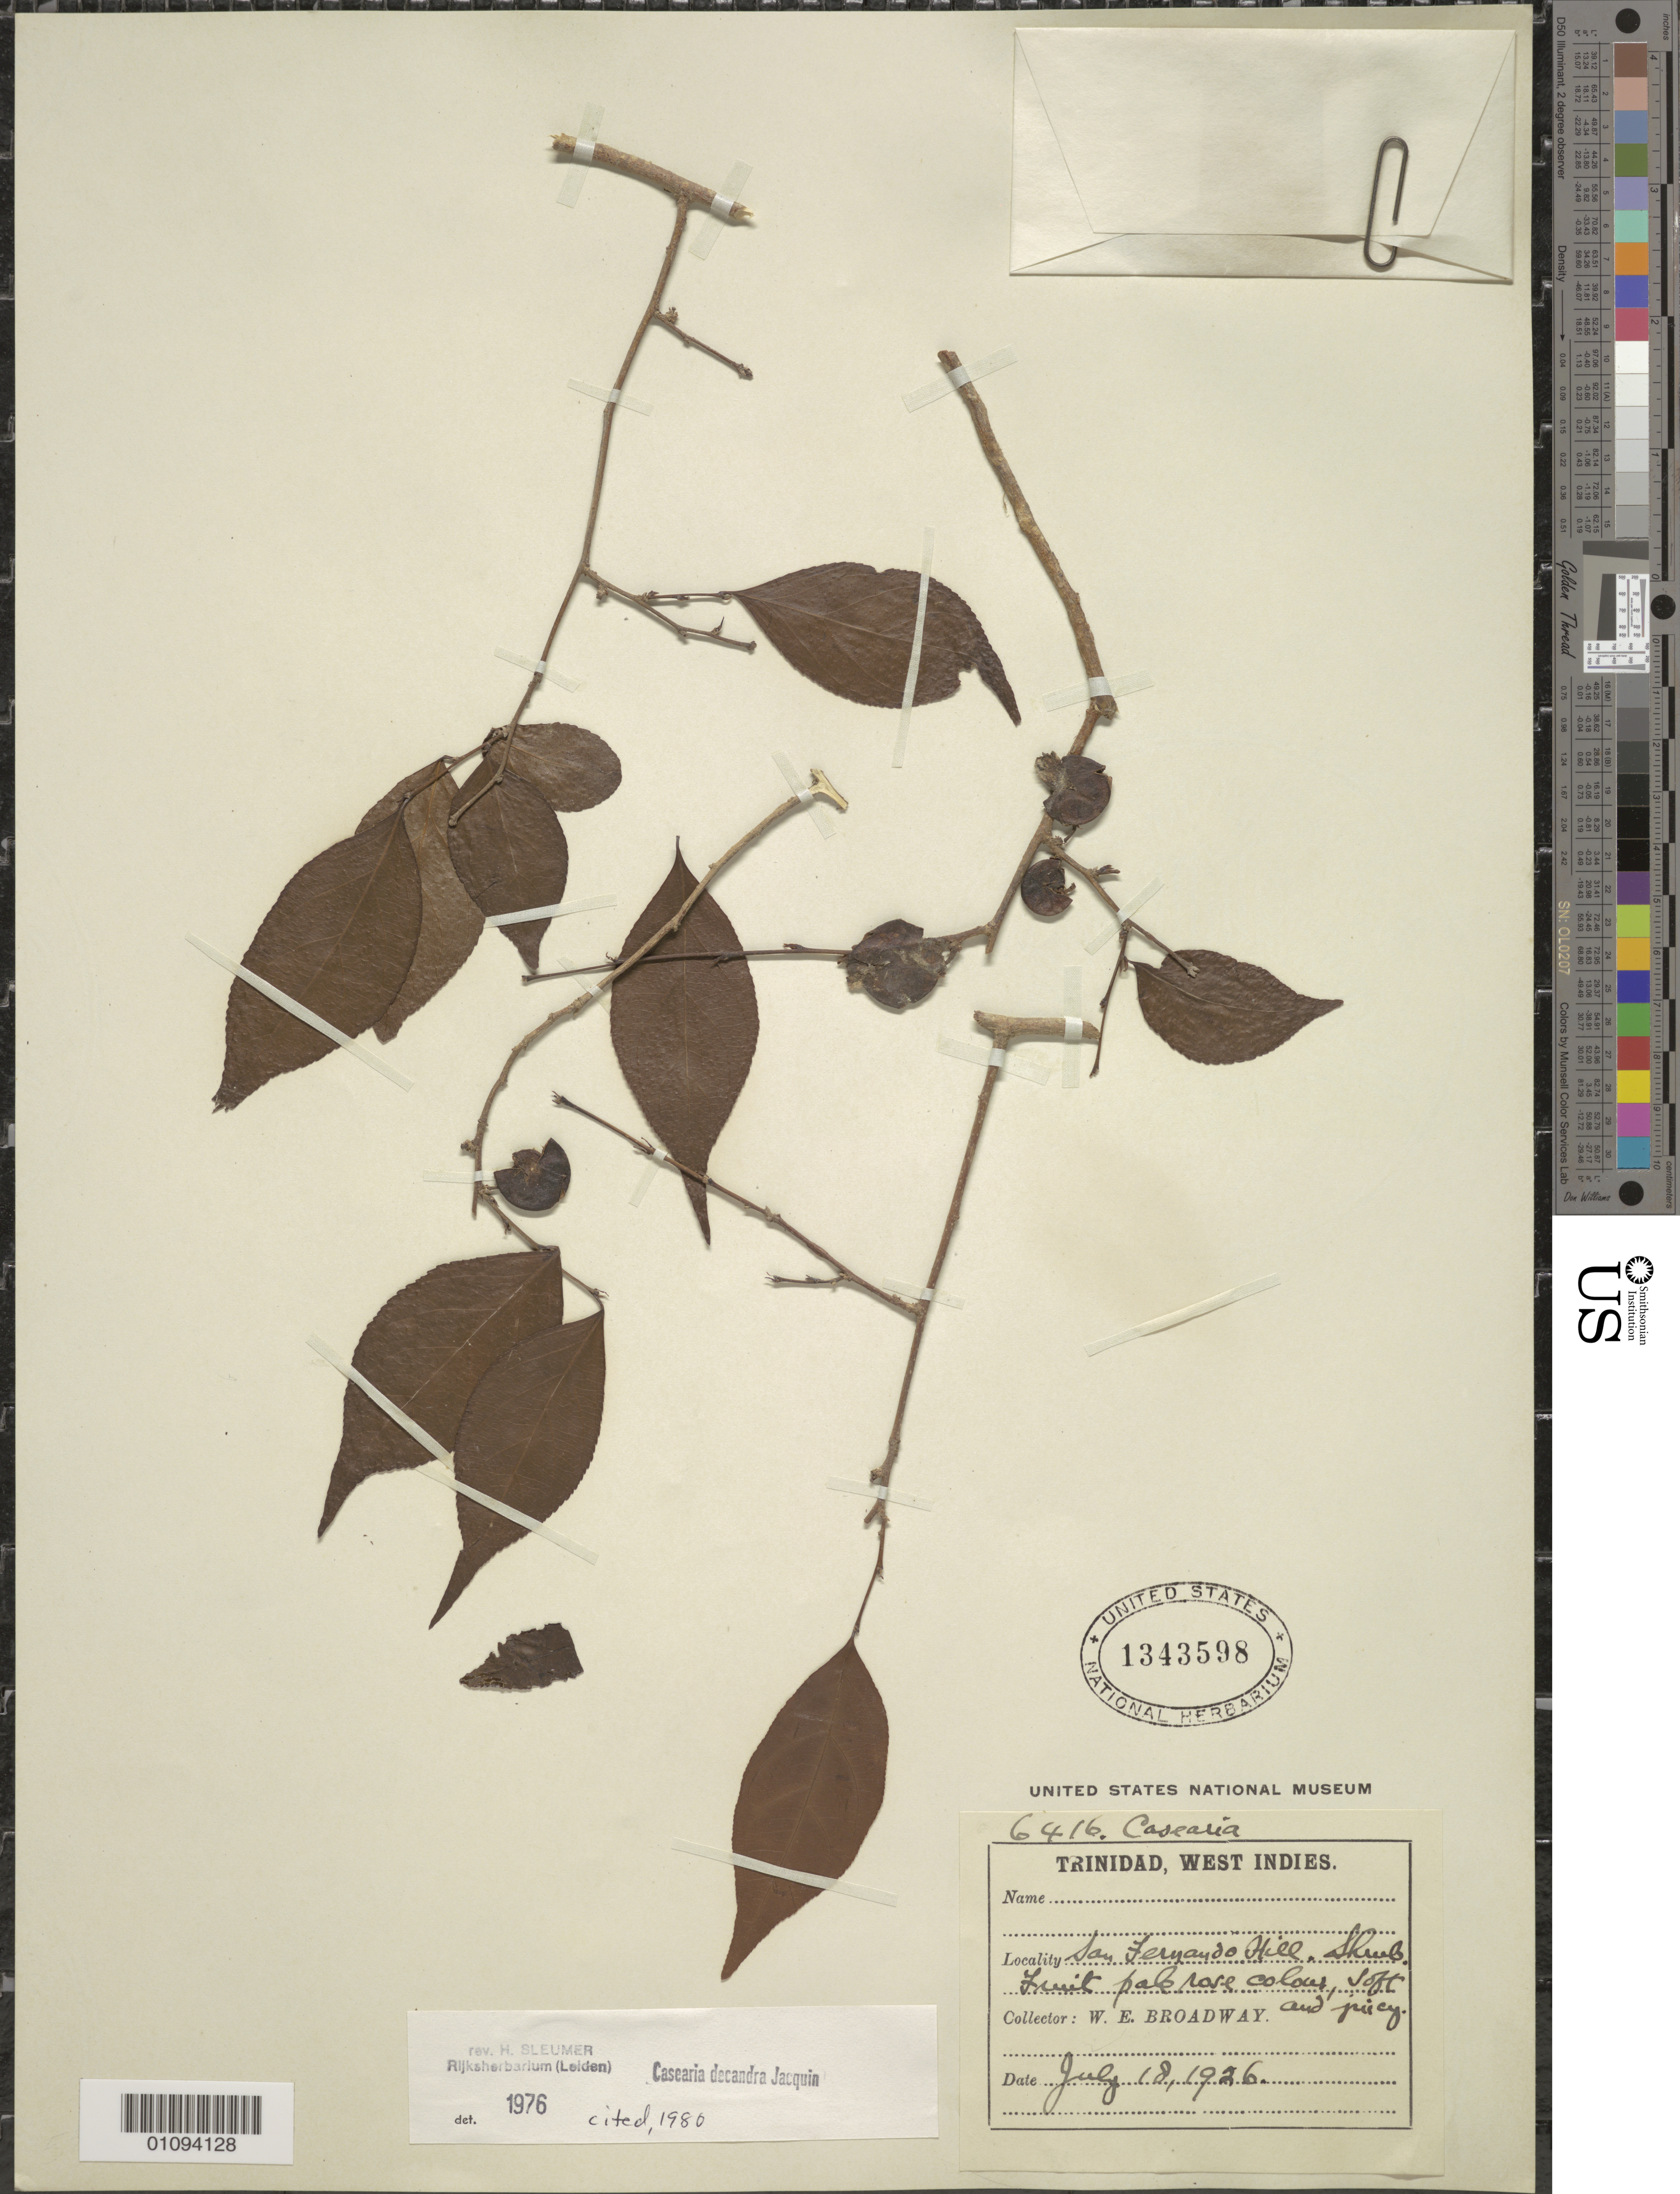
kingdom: Plantae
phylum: Tracheophyta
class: Magnoliopsida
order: Malpighiales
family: Salicaceae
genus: Casearia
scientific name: Casearia decandra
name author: Jacq.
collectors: W. E. Broadway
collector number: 6416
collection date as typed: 18 Jul 1926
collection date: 1926-07-18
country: Trinidad and Tobago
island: Trinidad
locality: San Fernando Hill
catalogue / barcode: US 1343598